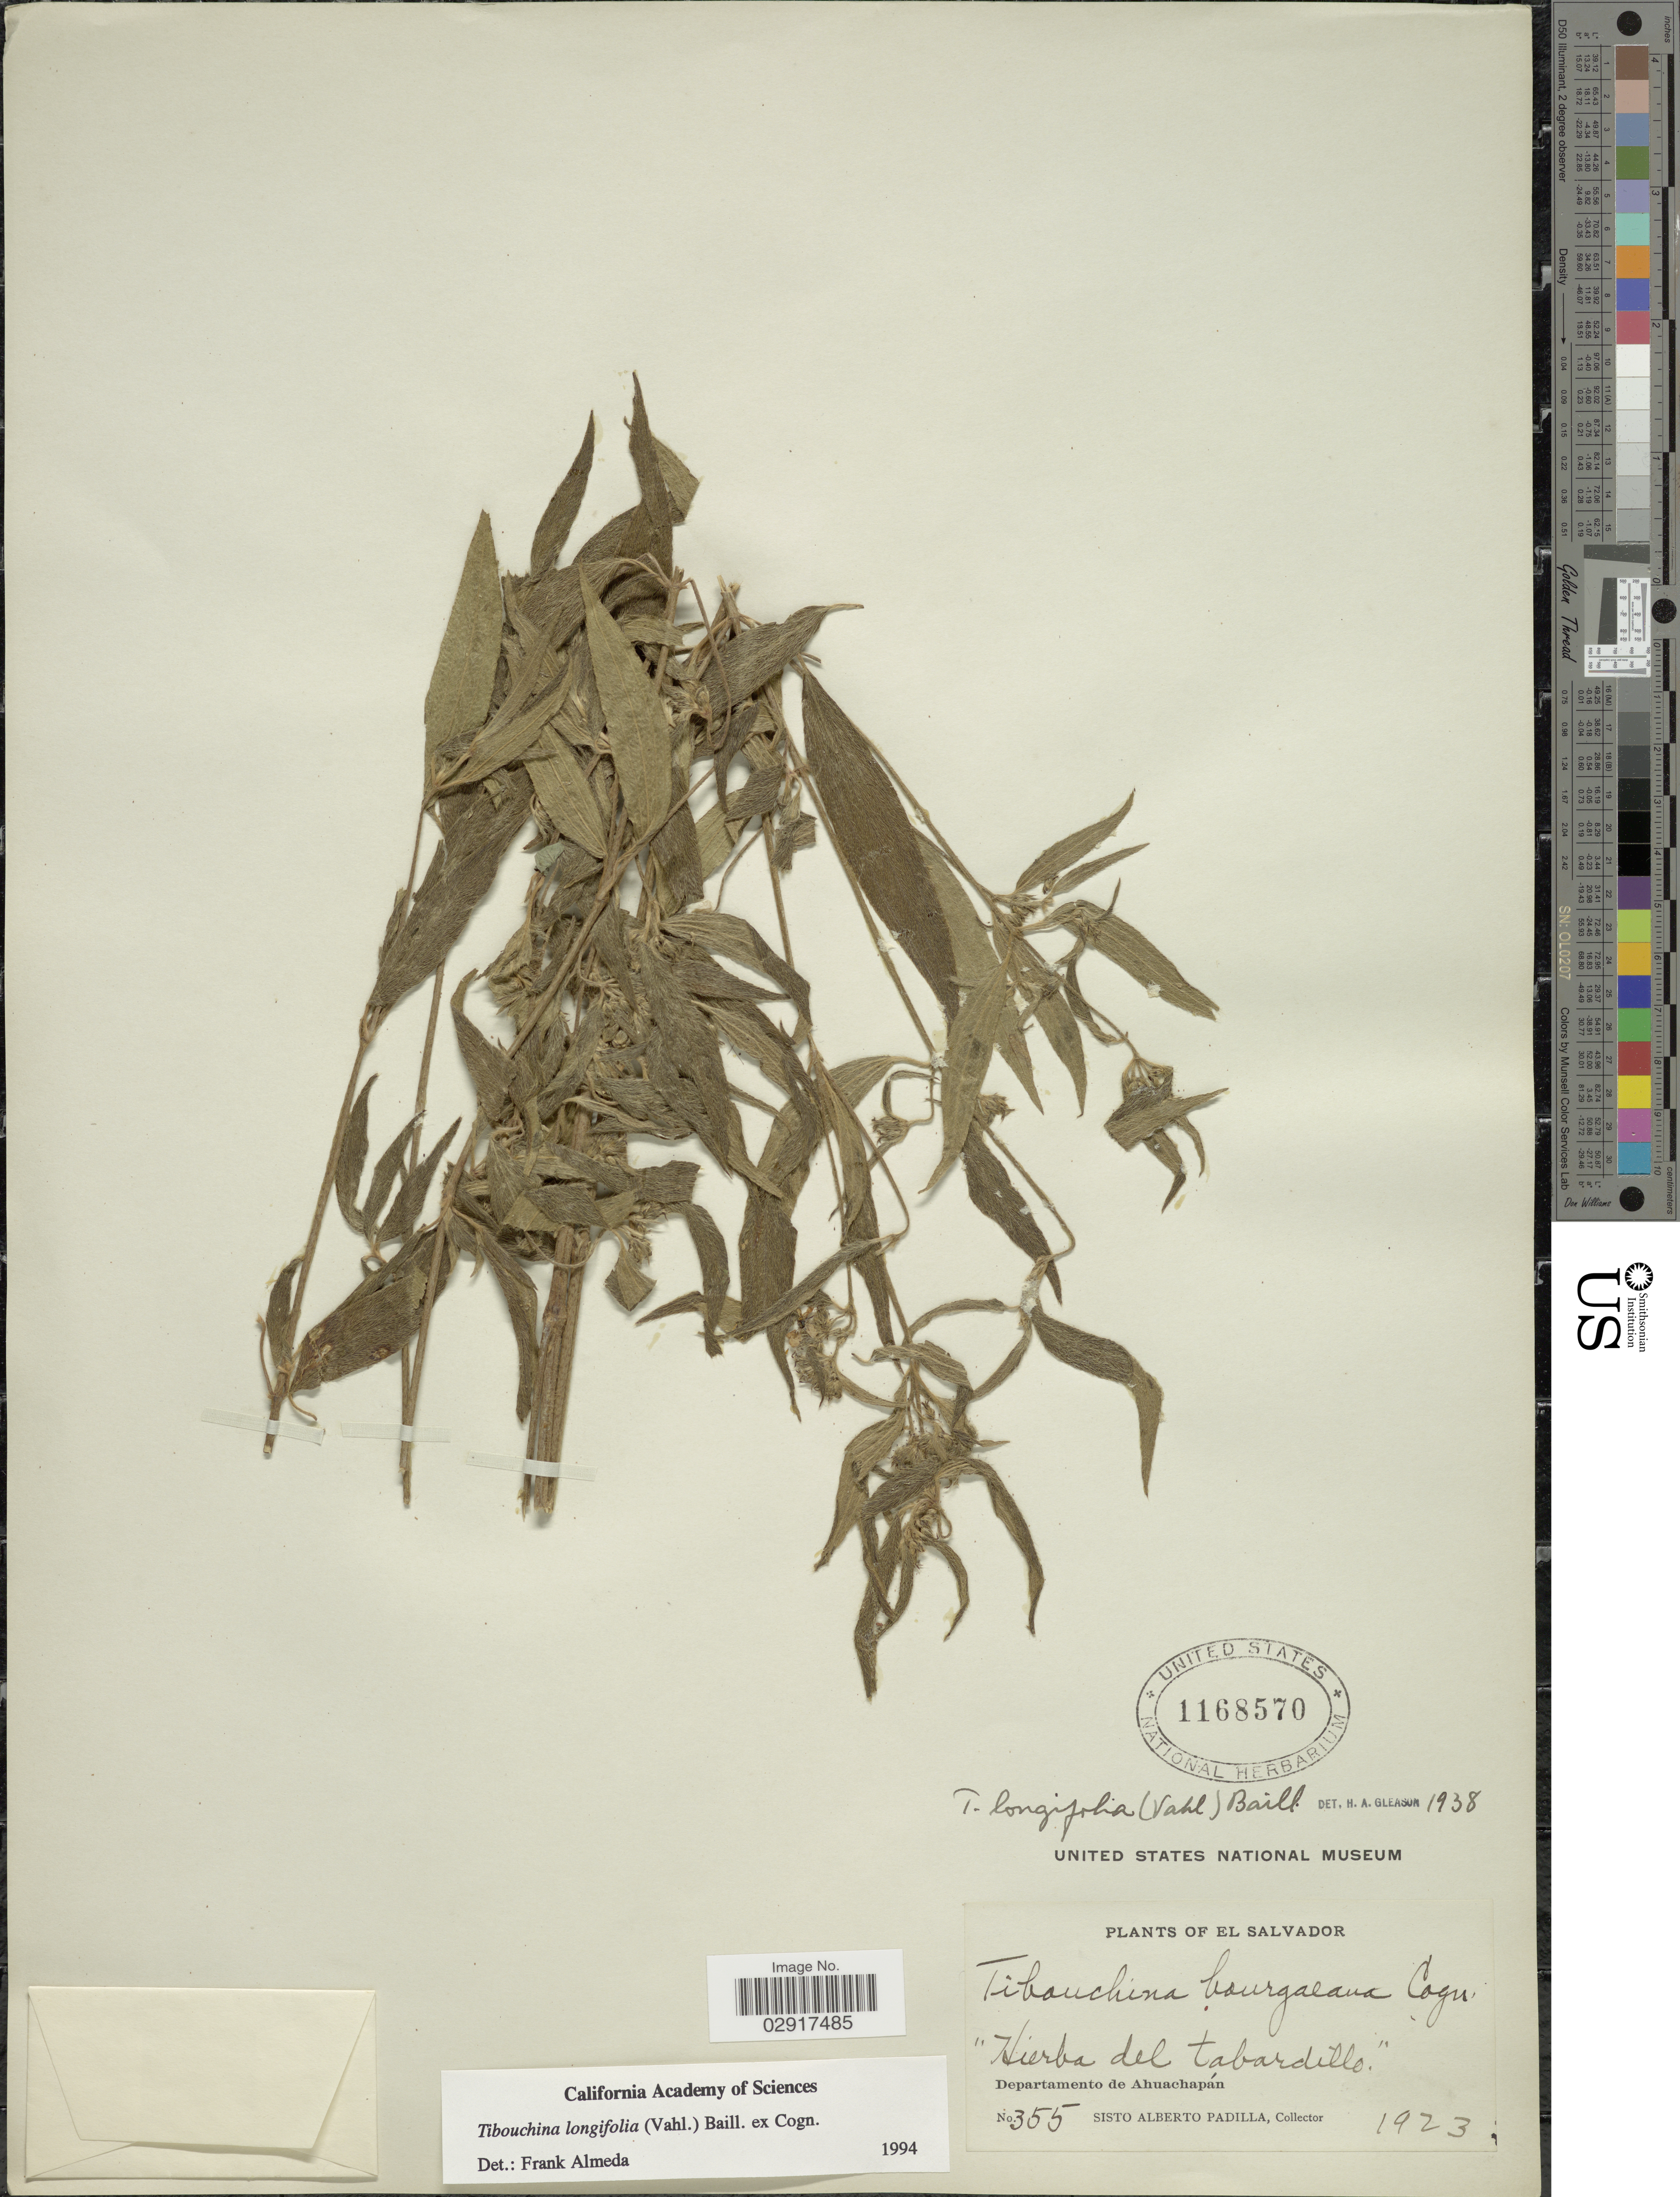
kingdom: Plantae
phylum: Tracheophyta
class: Magnoliopsida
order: Myrtales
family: Melastomataceae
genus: Chaetogastra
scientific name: Chaetogastra longifolia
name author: (Vahl) DC.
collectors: S. A. Padilla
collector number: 355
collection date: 1923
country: El Salvador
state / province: Ahuachapan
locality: Departamento de Ahuachapán.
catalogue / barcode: US 1168570